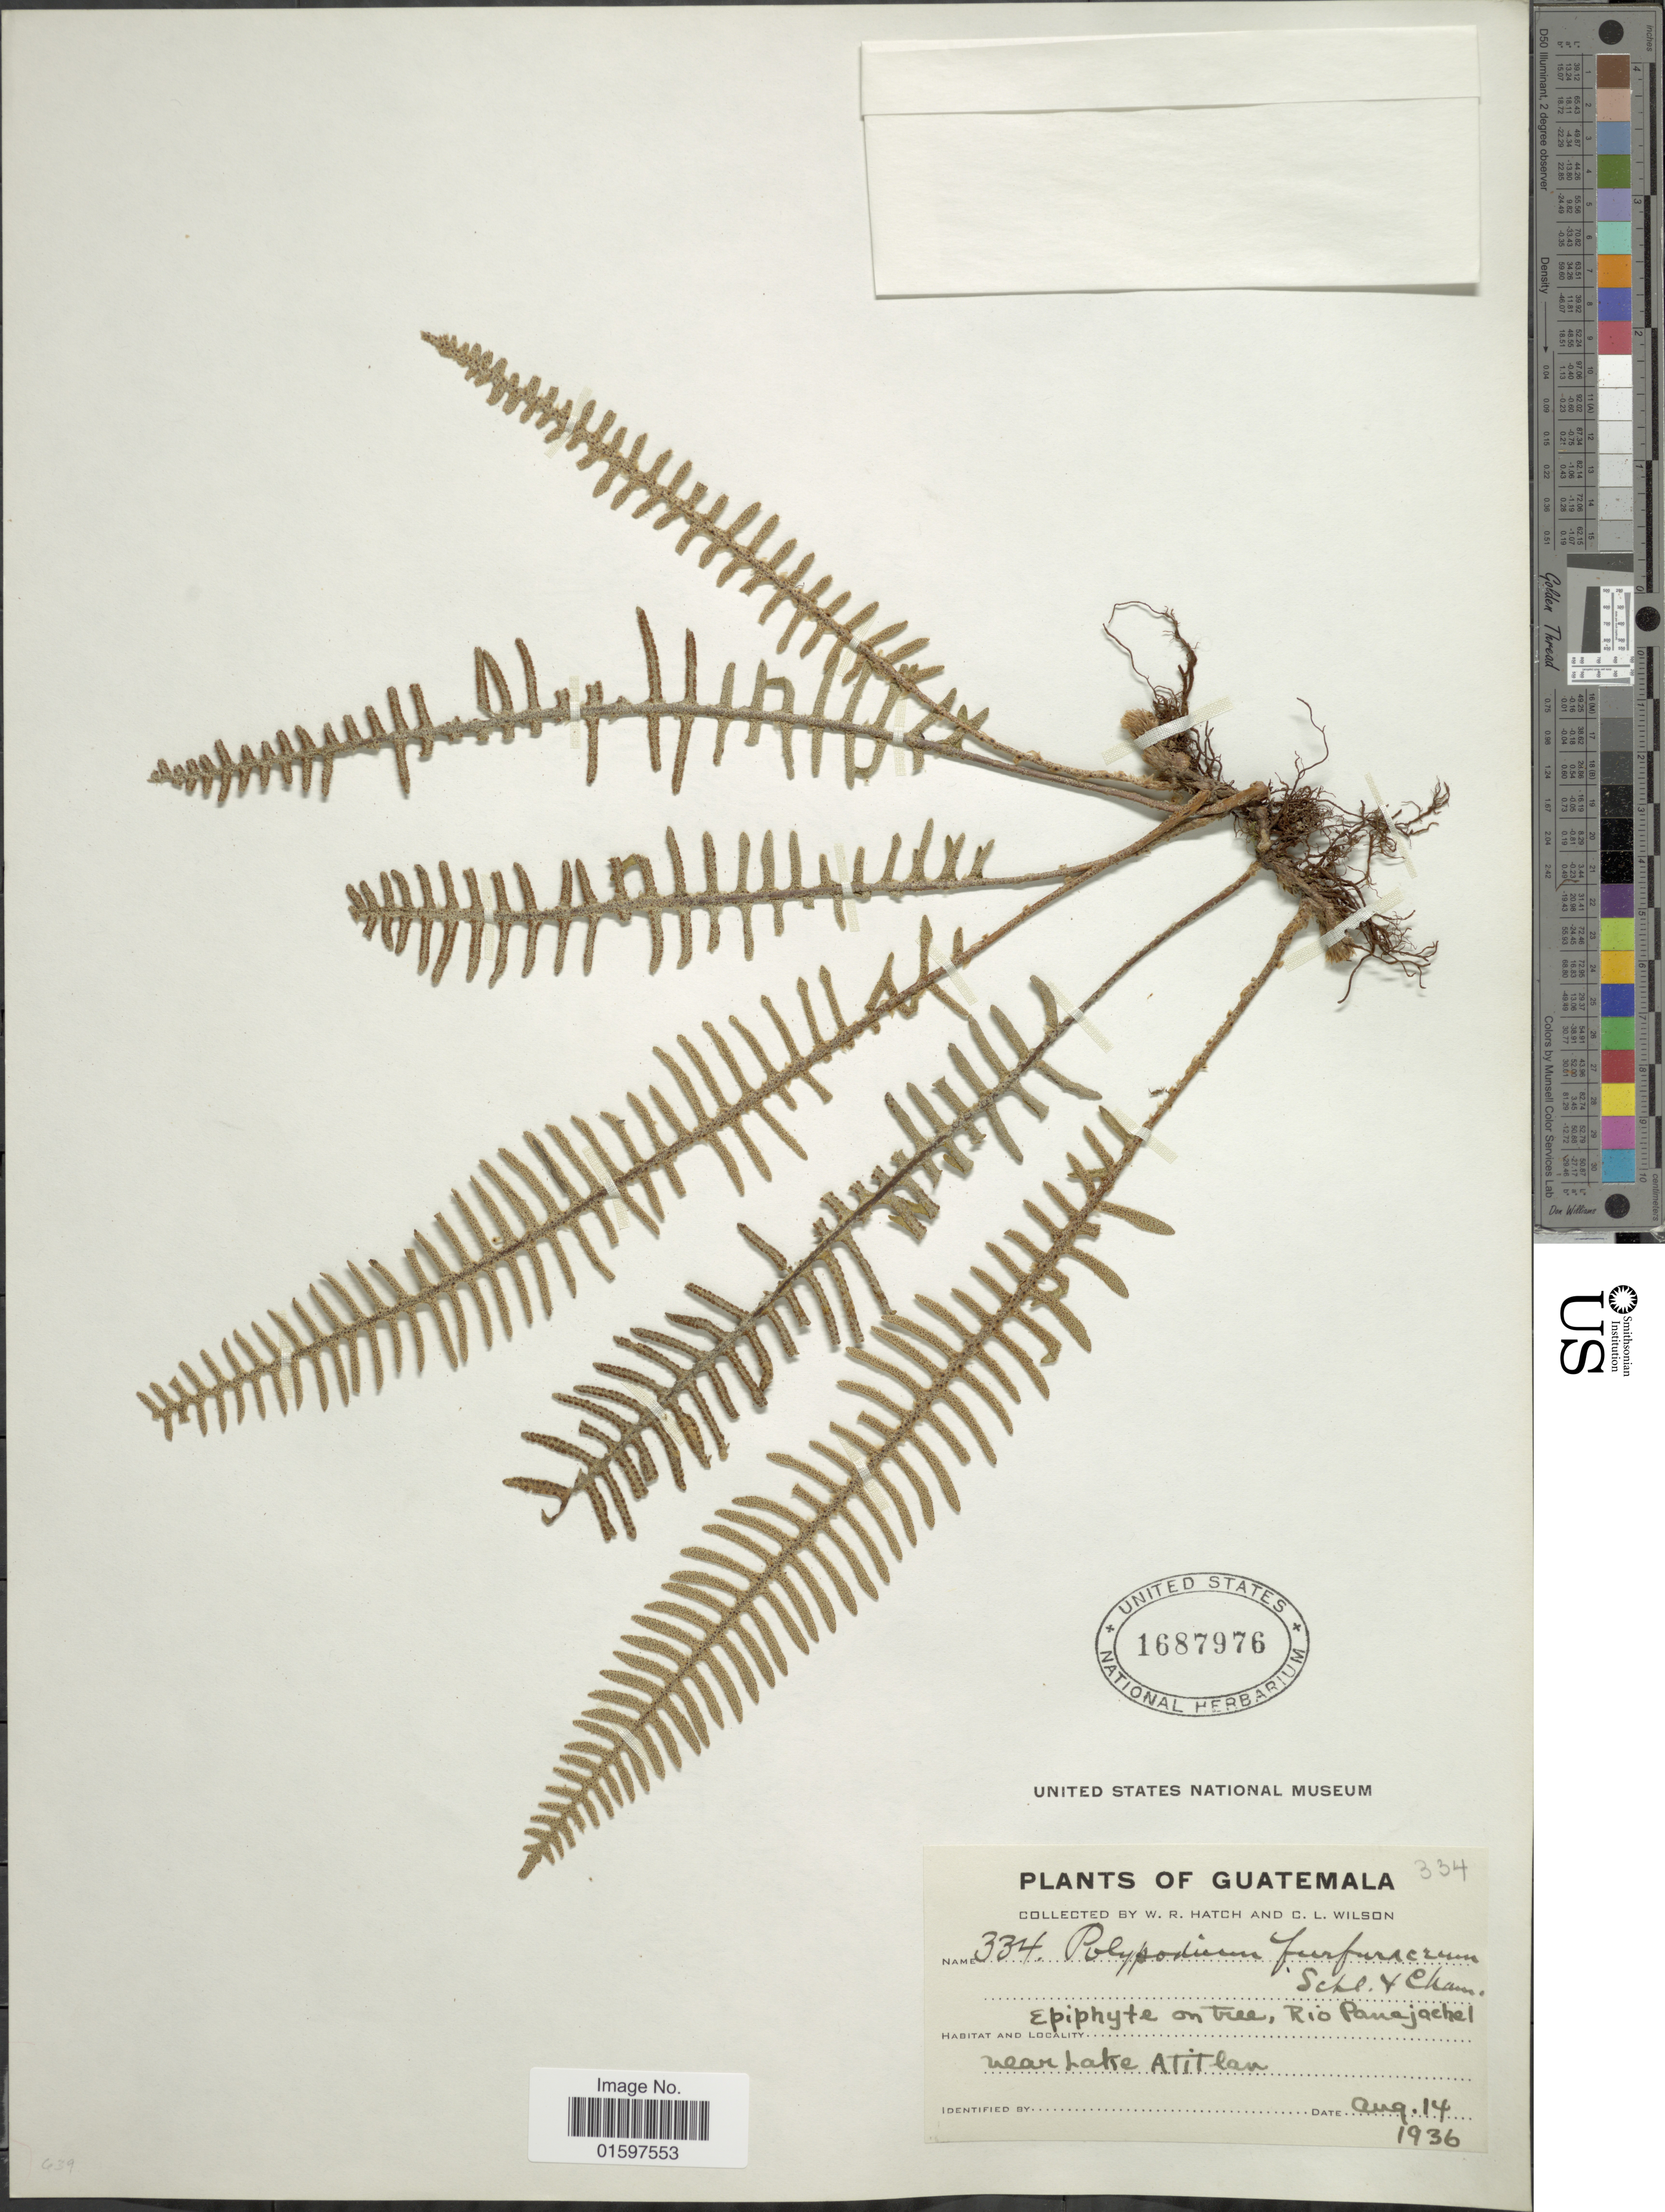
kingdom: Plantae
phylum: Tracheophyta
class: Polypodiopsida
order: Polypodiales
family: Polypodiaceae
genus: Pleopeltis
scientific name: Pleopeltis furfuracea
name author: (Schltdl. & Cham.) A.R. Sm. & Tejero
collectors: W. Hatch & C. L. Wilson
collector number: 334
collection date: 1936-08-14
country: Guatemala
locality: Epiphyte on tree, Rio Panajachel, near Lake Atitlan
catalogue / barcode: US 1687976